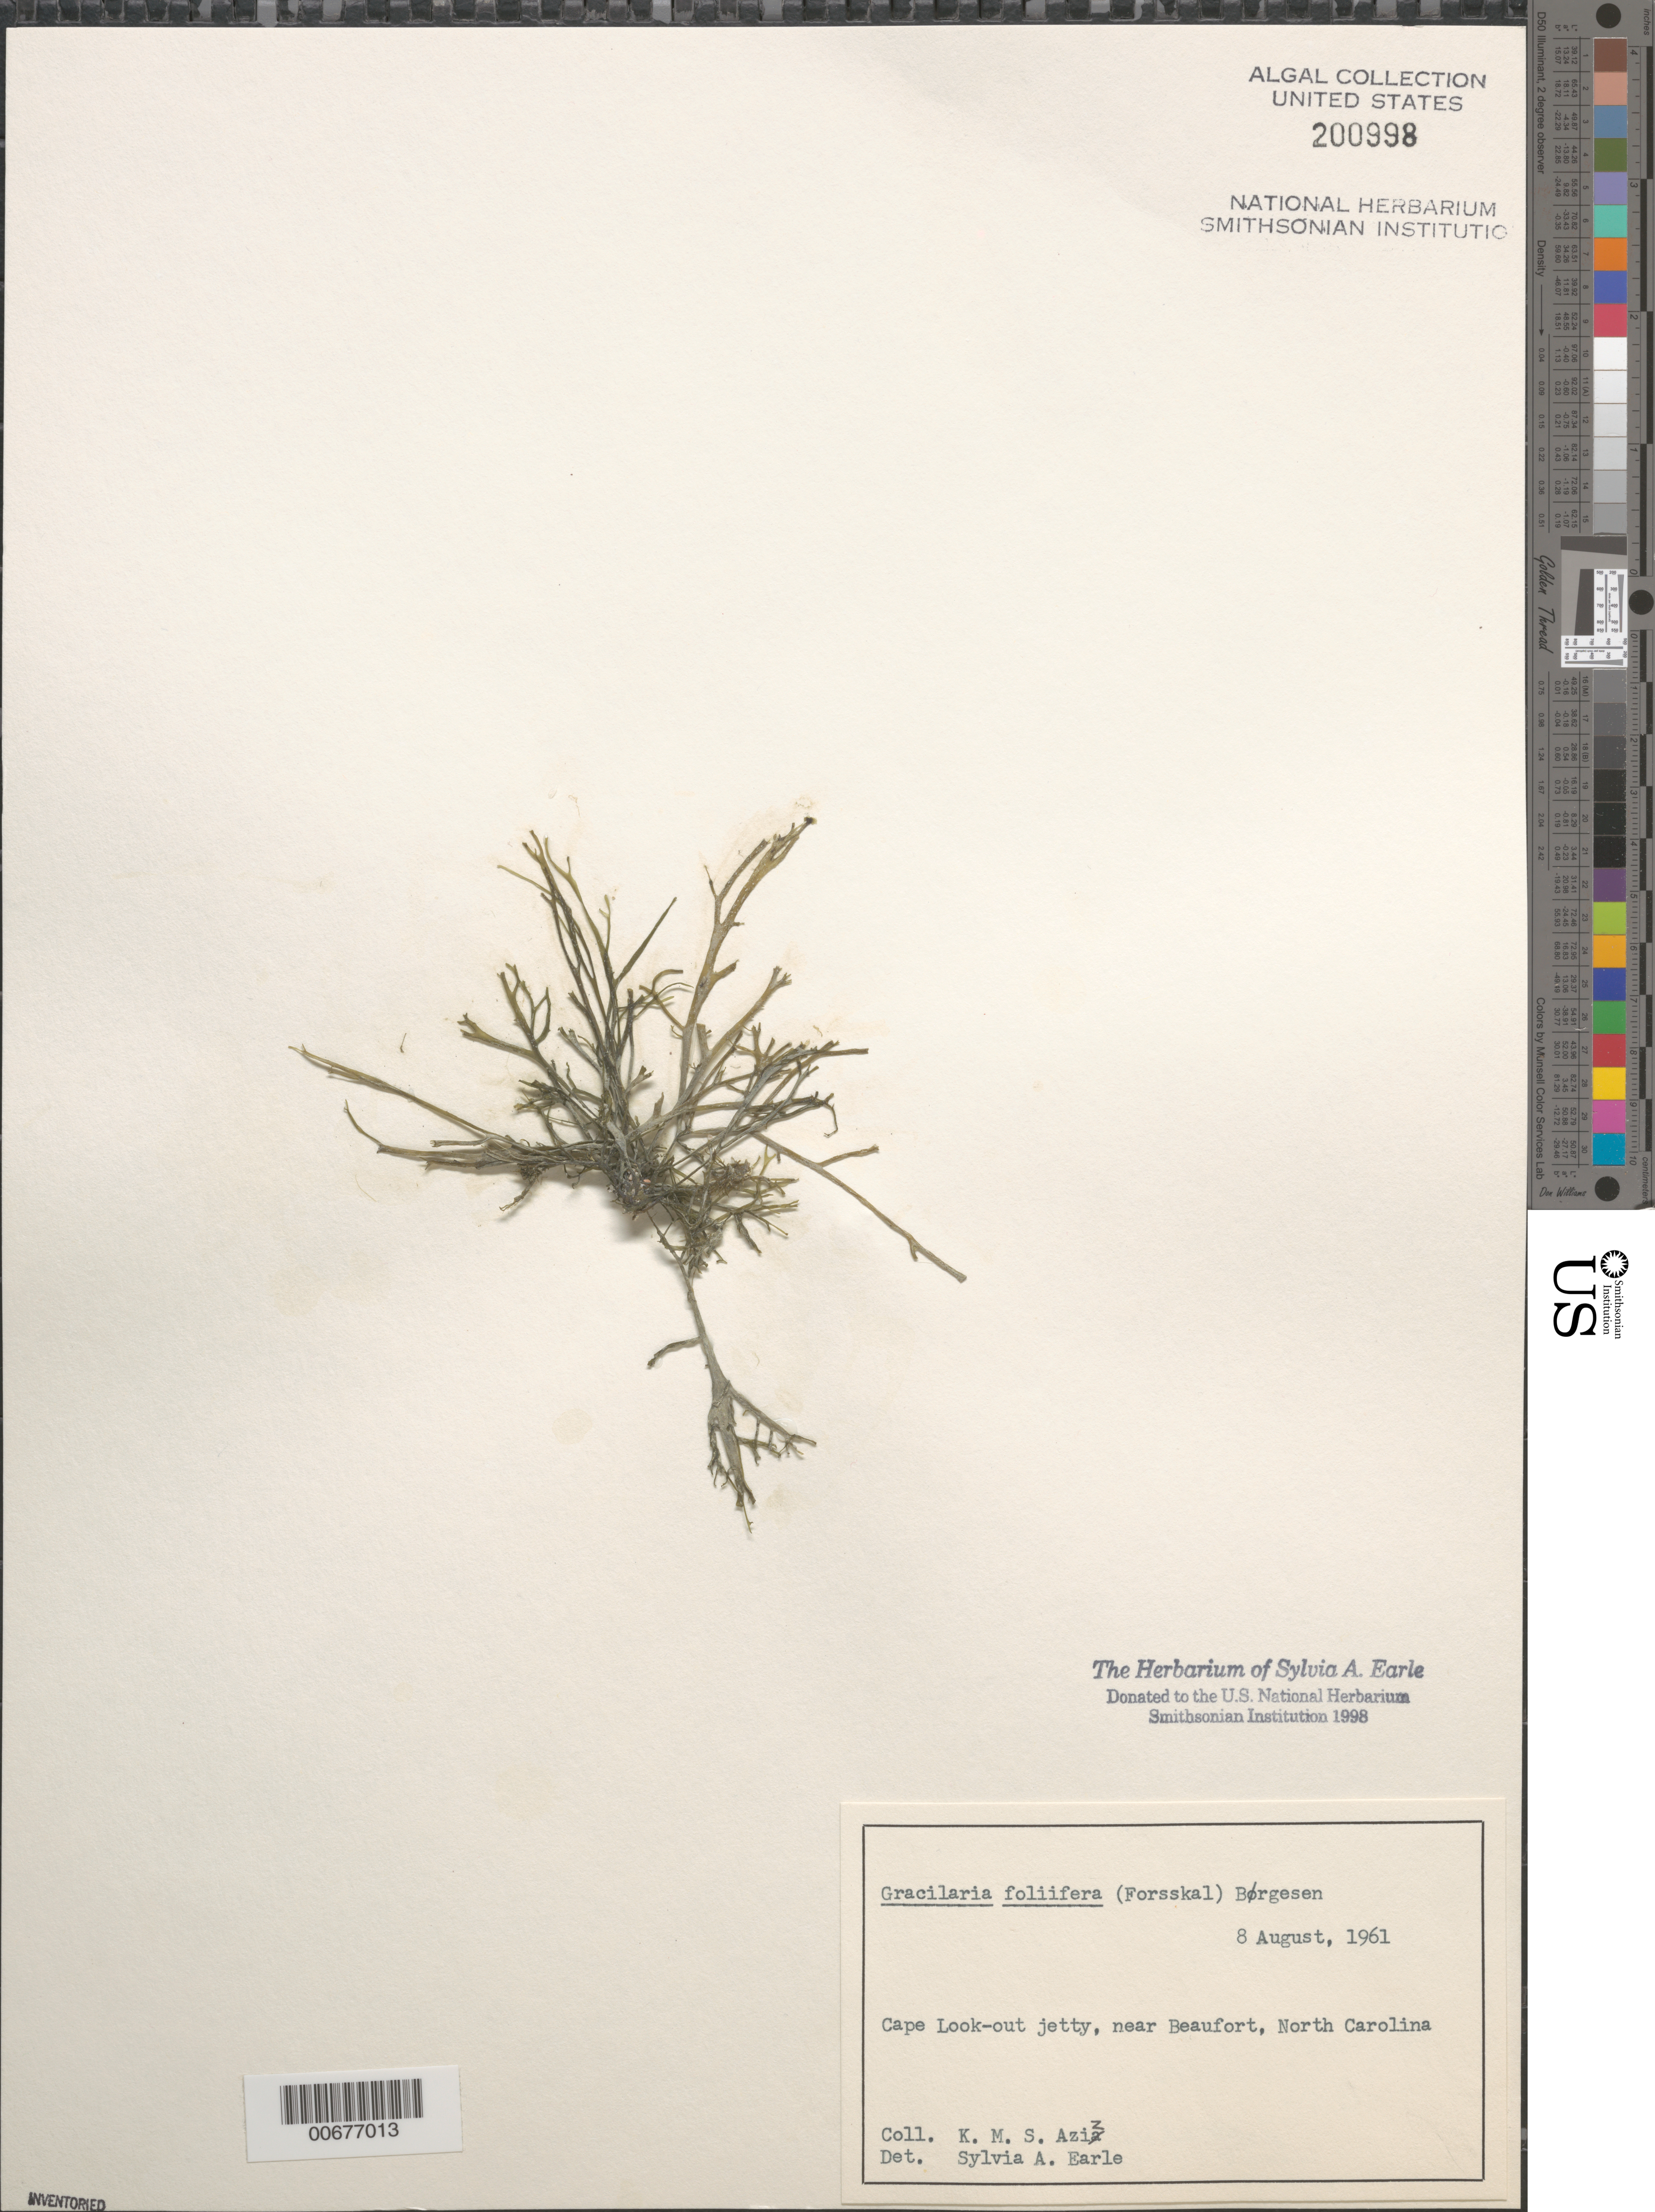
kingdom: Plantae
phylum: Rhodophyta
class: Florideophyceae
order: Gracilariales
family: Gracilariaceae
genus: Gracilaria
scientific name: Gracilaria foliifera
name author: (Forssk.) Børgesen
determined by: Earle, S. A.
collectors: K. M. Aziz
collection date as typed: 08 Aug 1961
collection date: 1961-08-08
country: United States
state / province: North Carolina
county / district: Carteret County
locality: Cape Lookout jetty, near Beaufort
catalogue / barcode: US 200998